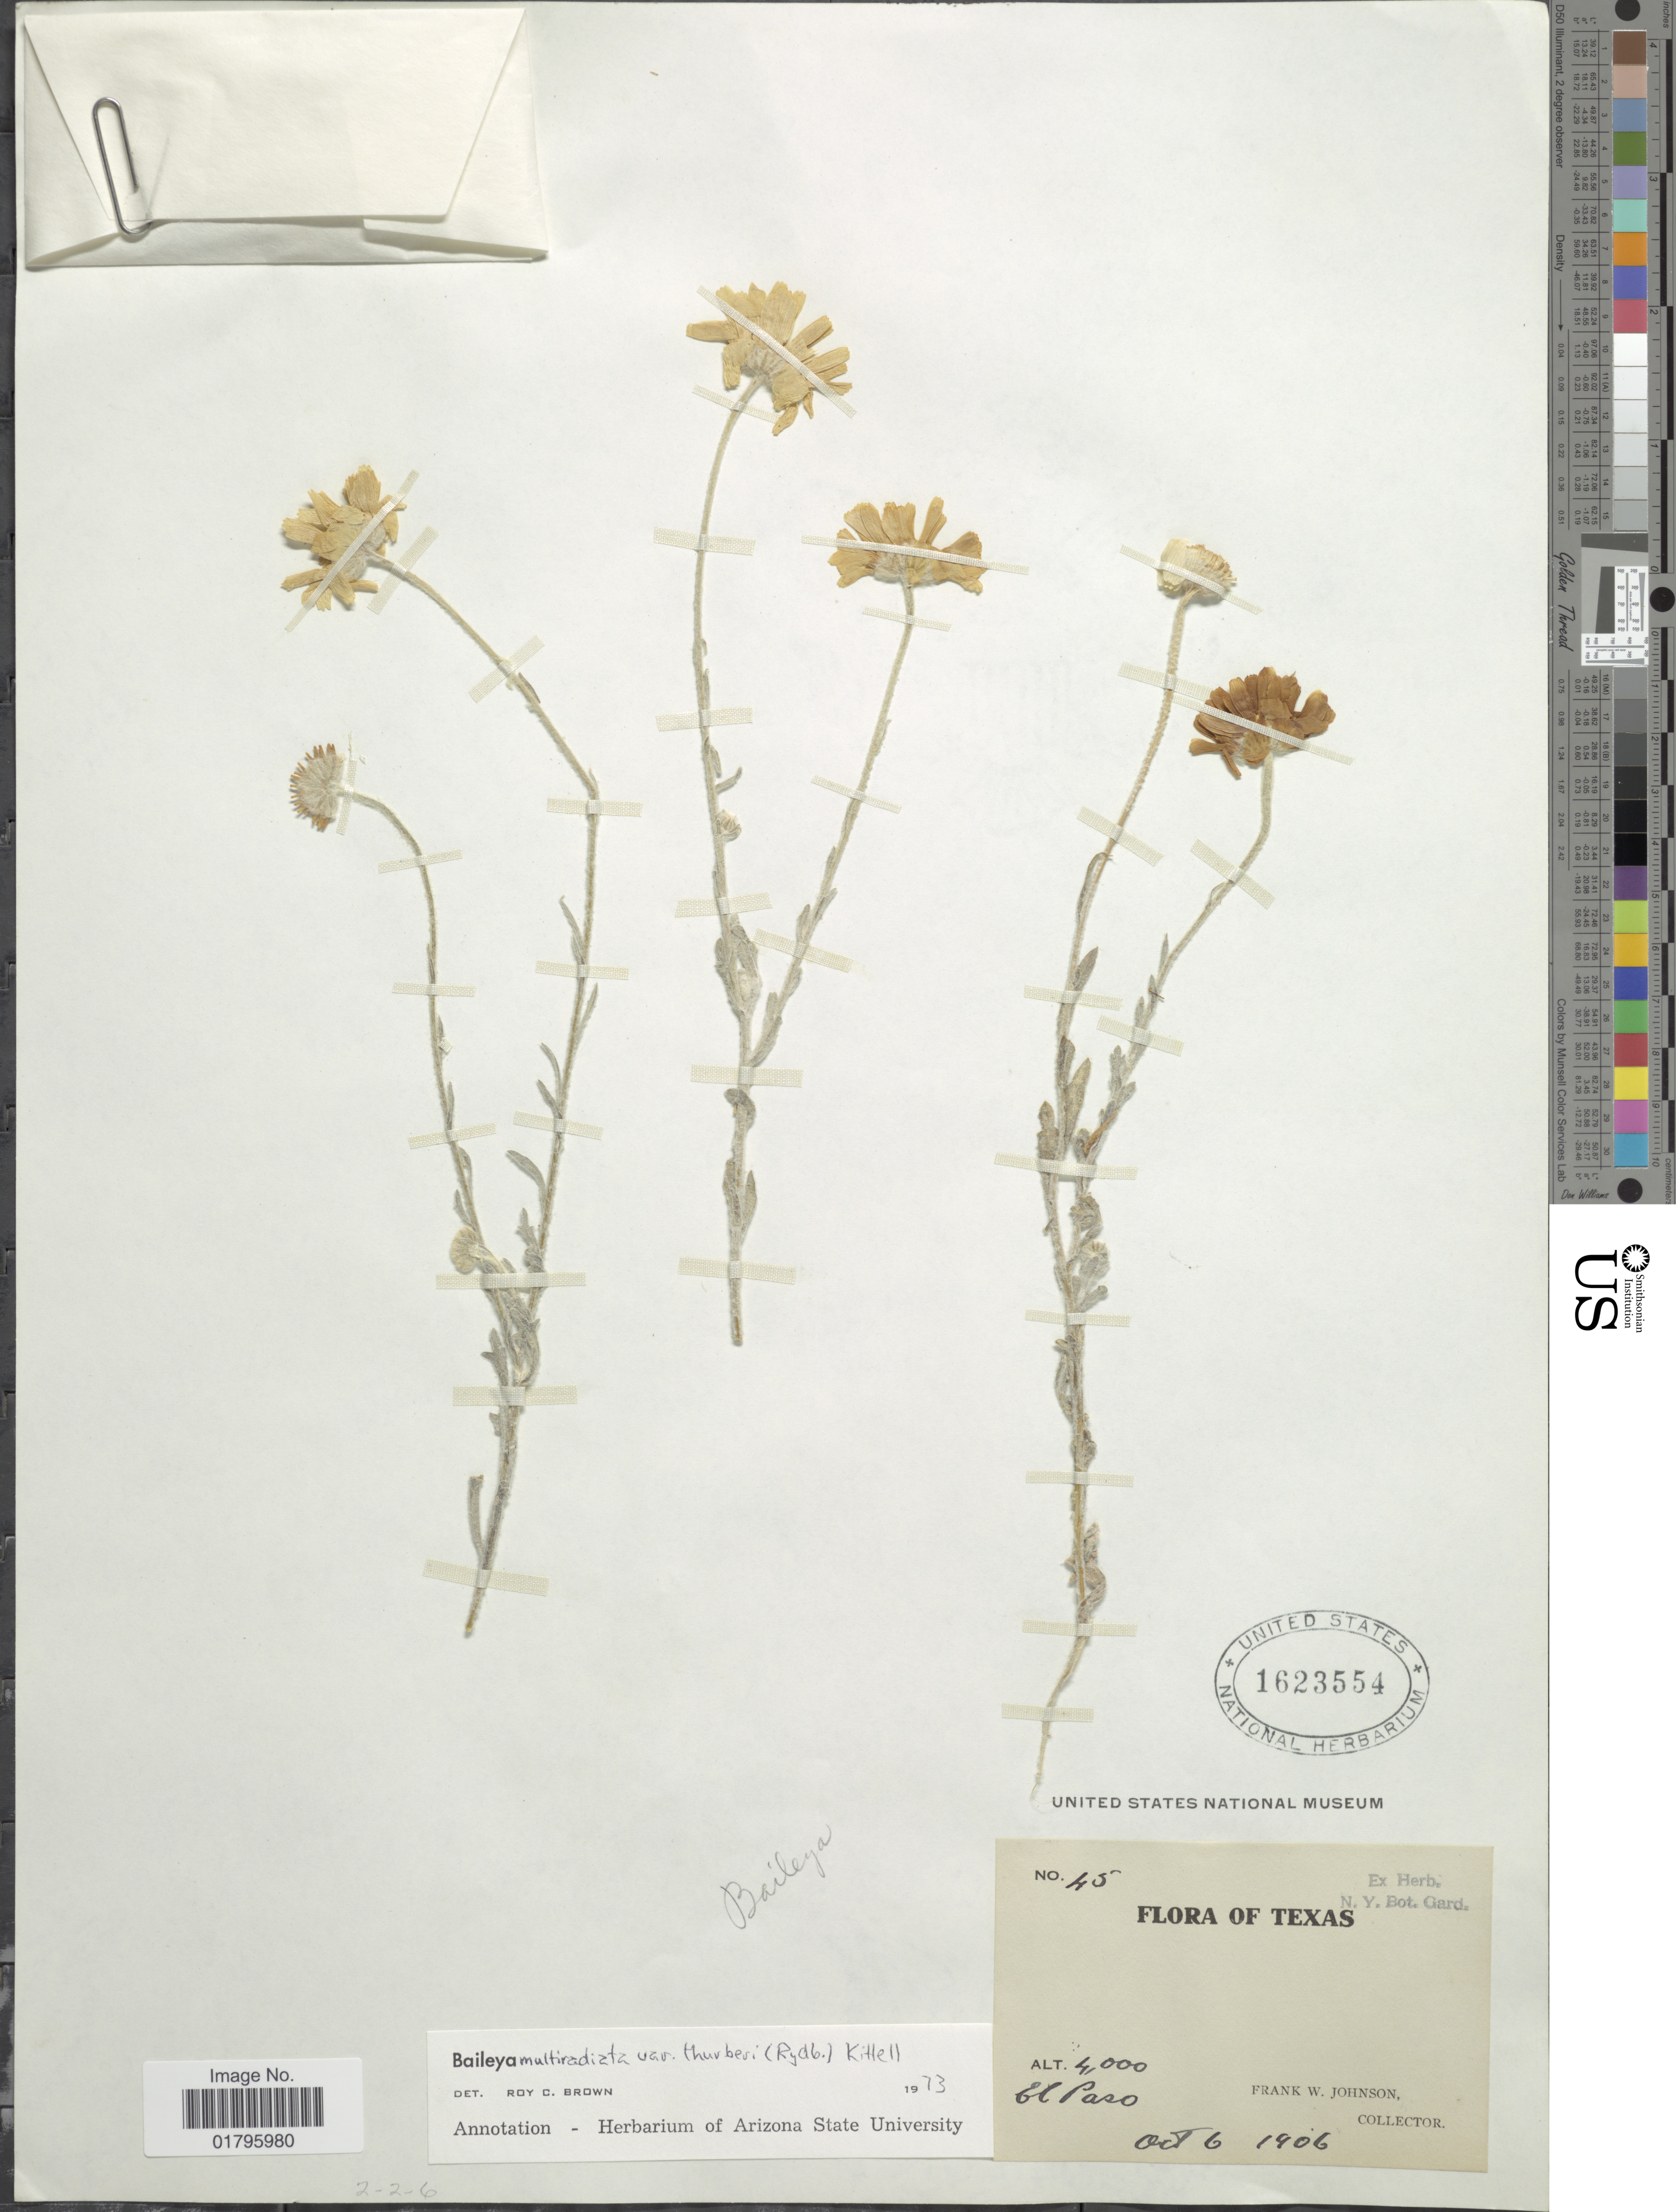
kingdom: Plantae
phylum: Tracheophyta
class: Magnoliopsida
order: Asterales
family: Asteraceae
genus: Baileya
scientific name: Baileya multiradiata var. thurberi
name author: (Rydb.) Kittell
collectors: F. W. Johnson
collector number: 45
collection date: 1906-10-06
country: United States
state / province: Texas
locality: El Paso. Texas.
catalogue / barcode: US 1623554